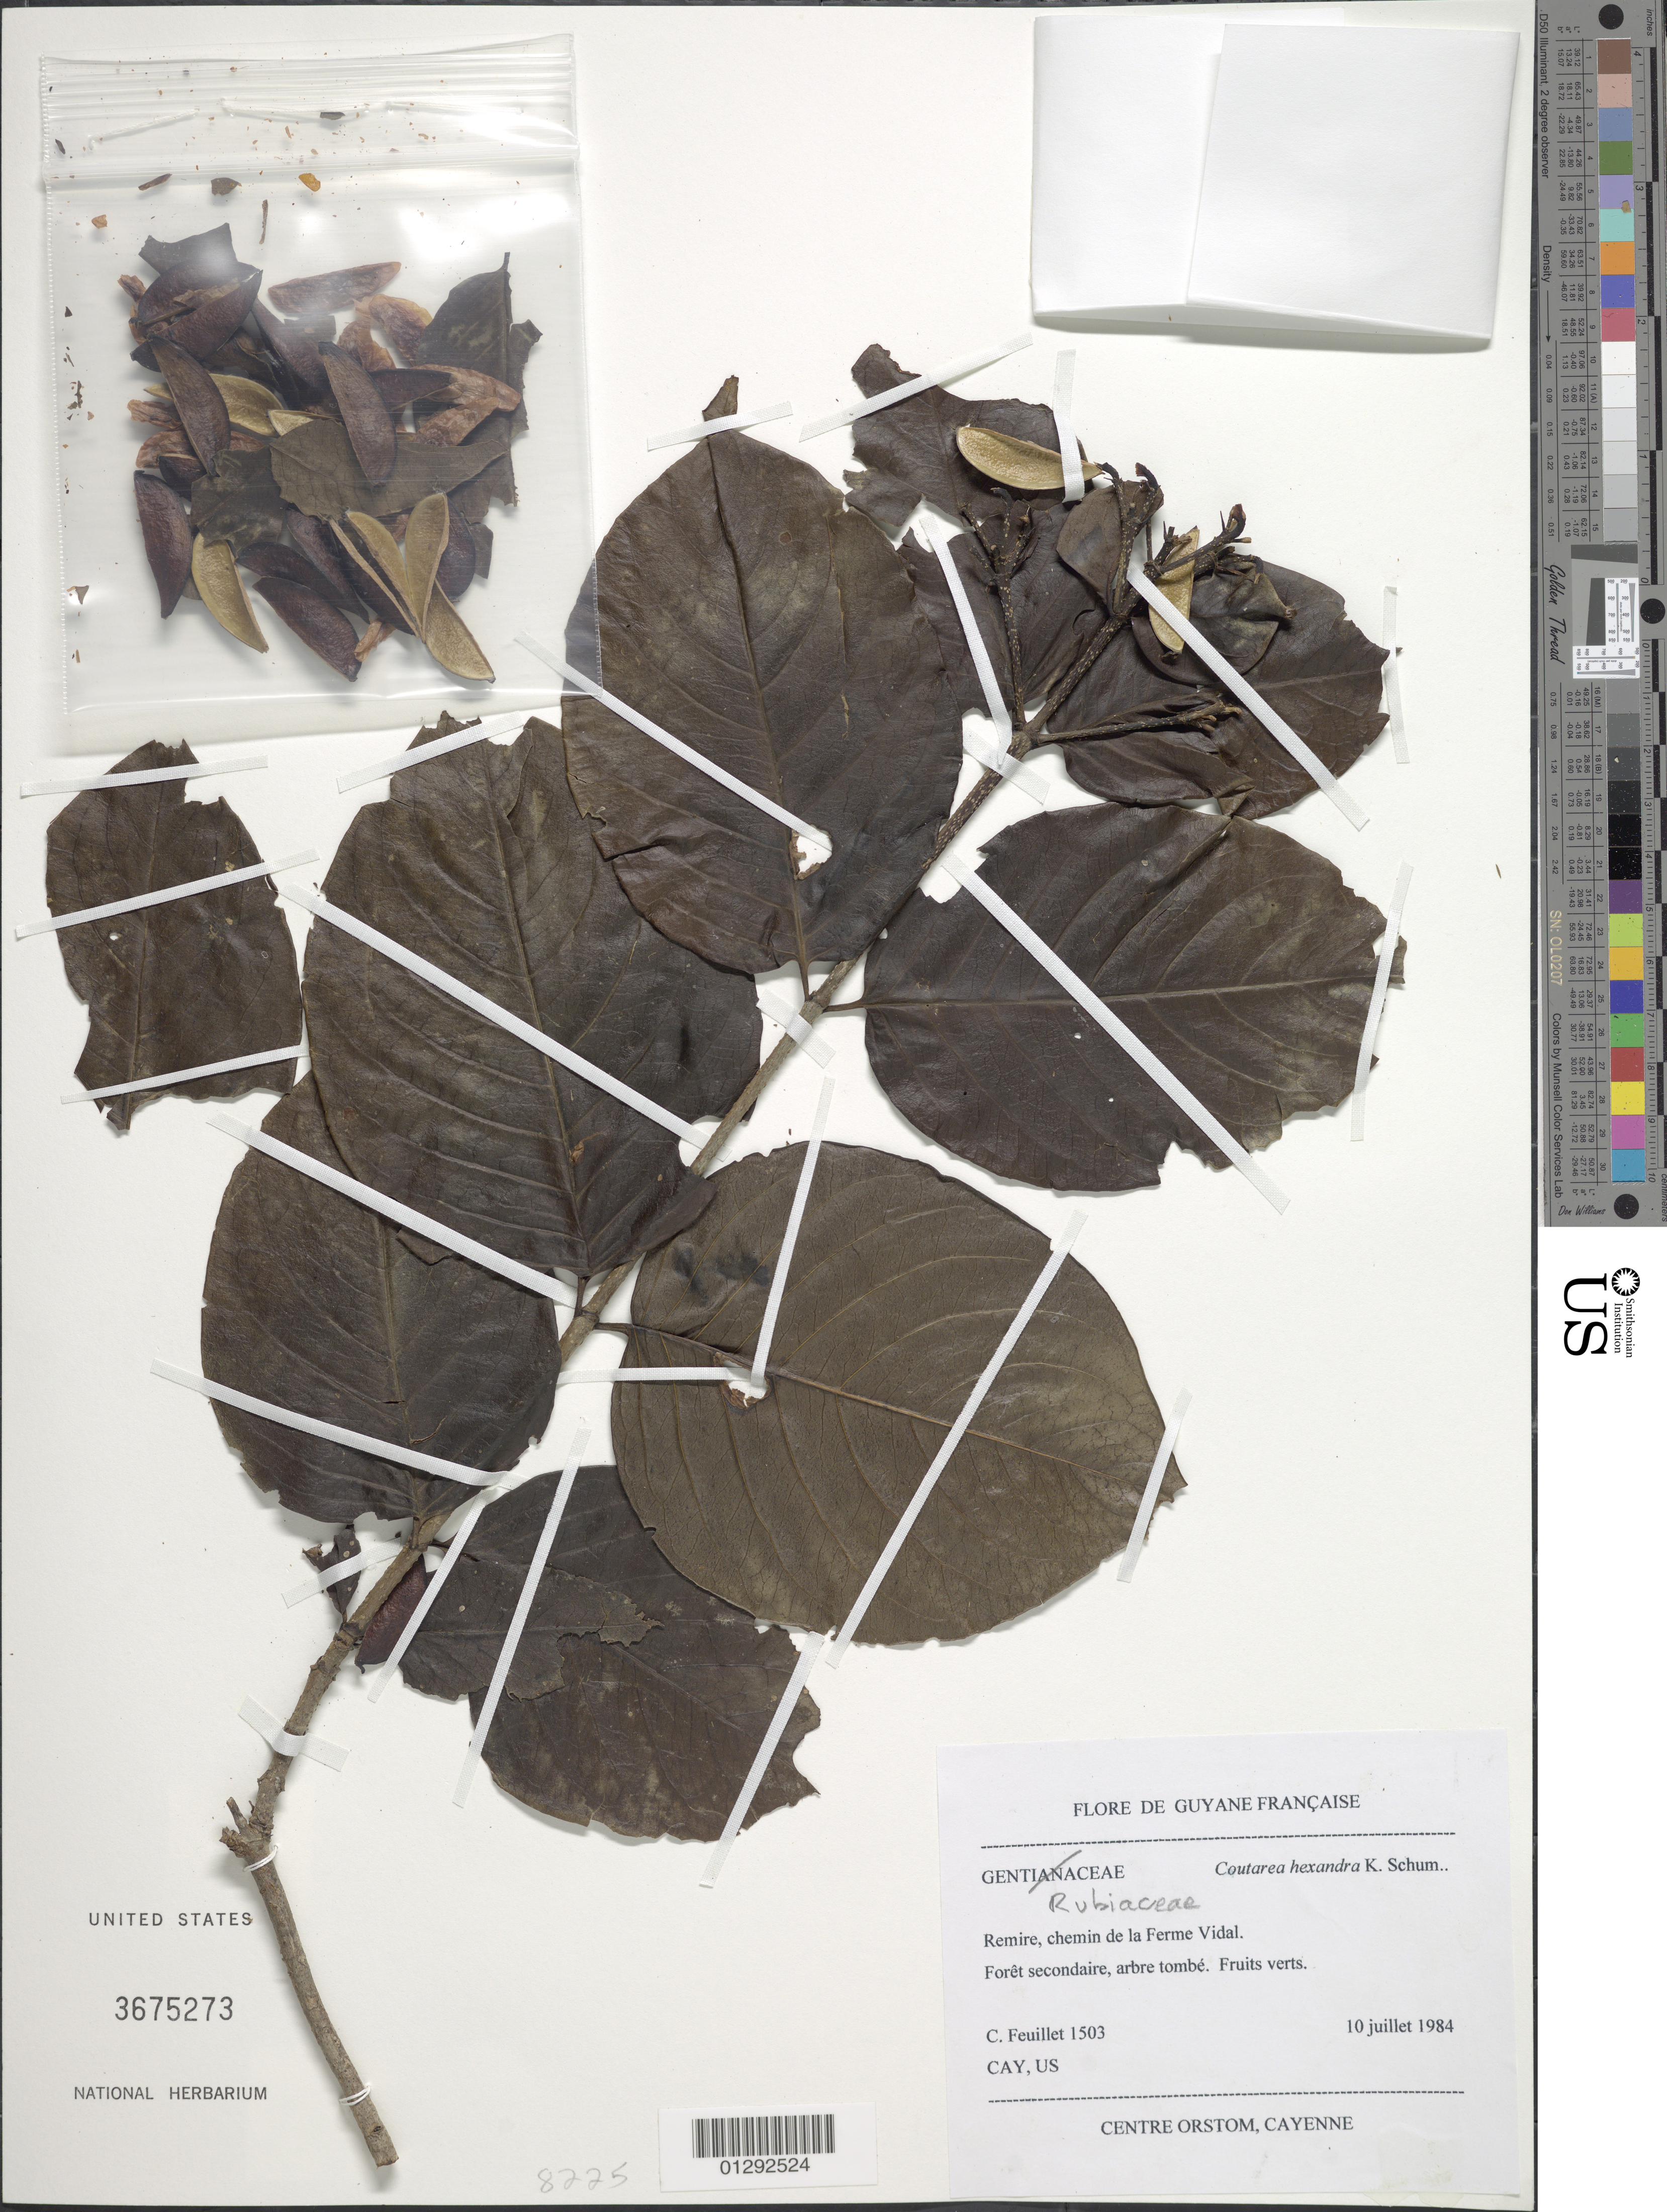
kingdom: Plantae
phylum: Tracheophyta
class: Magnoliopsida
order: Gentianales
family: Rubiaceae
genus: Coutarea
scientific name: Coutarea hexandra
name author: (Jacq.) K. Schum.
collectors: C. Feuillet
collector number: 1503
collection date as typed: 10 July 1984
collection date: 1984-07-10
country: French Guiana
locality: Pemire, chemin de la Ferme Vidal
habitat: Foret secondaire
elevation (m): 0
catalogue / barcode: US 3675273